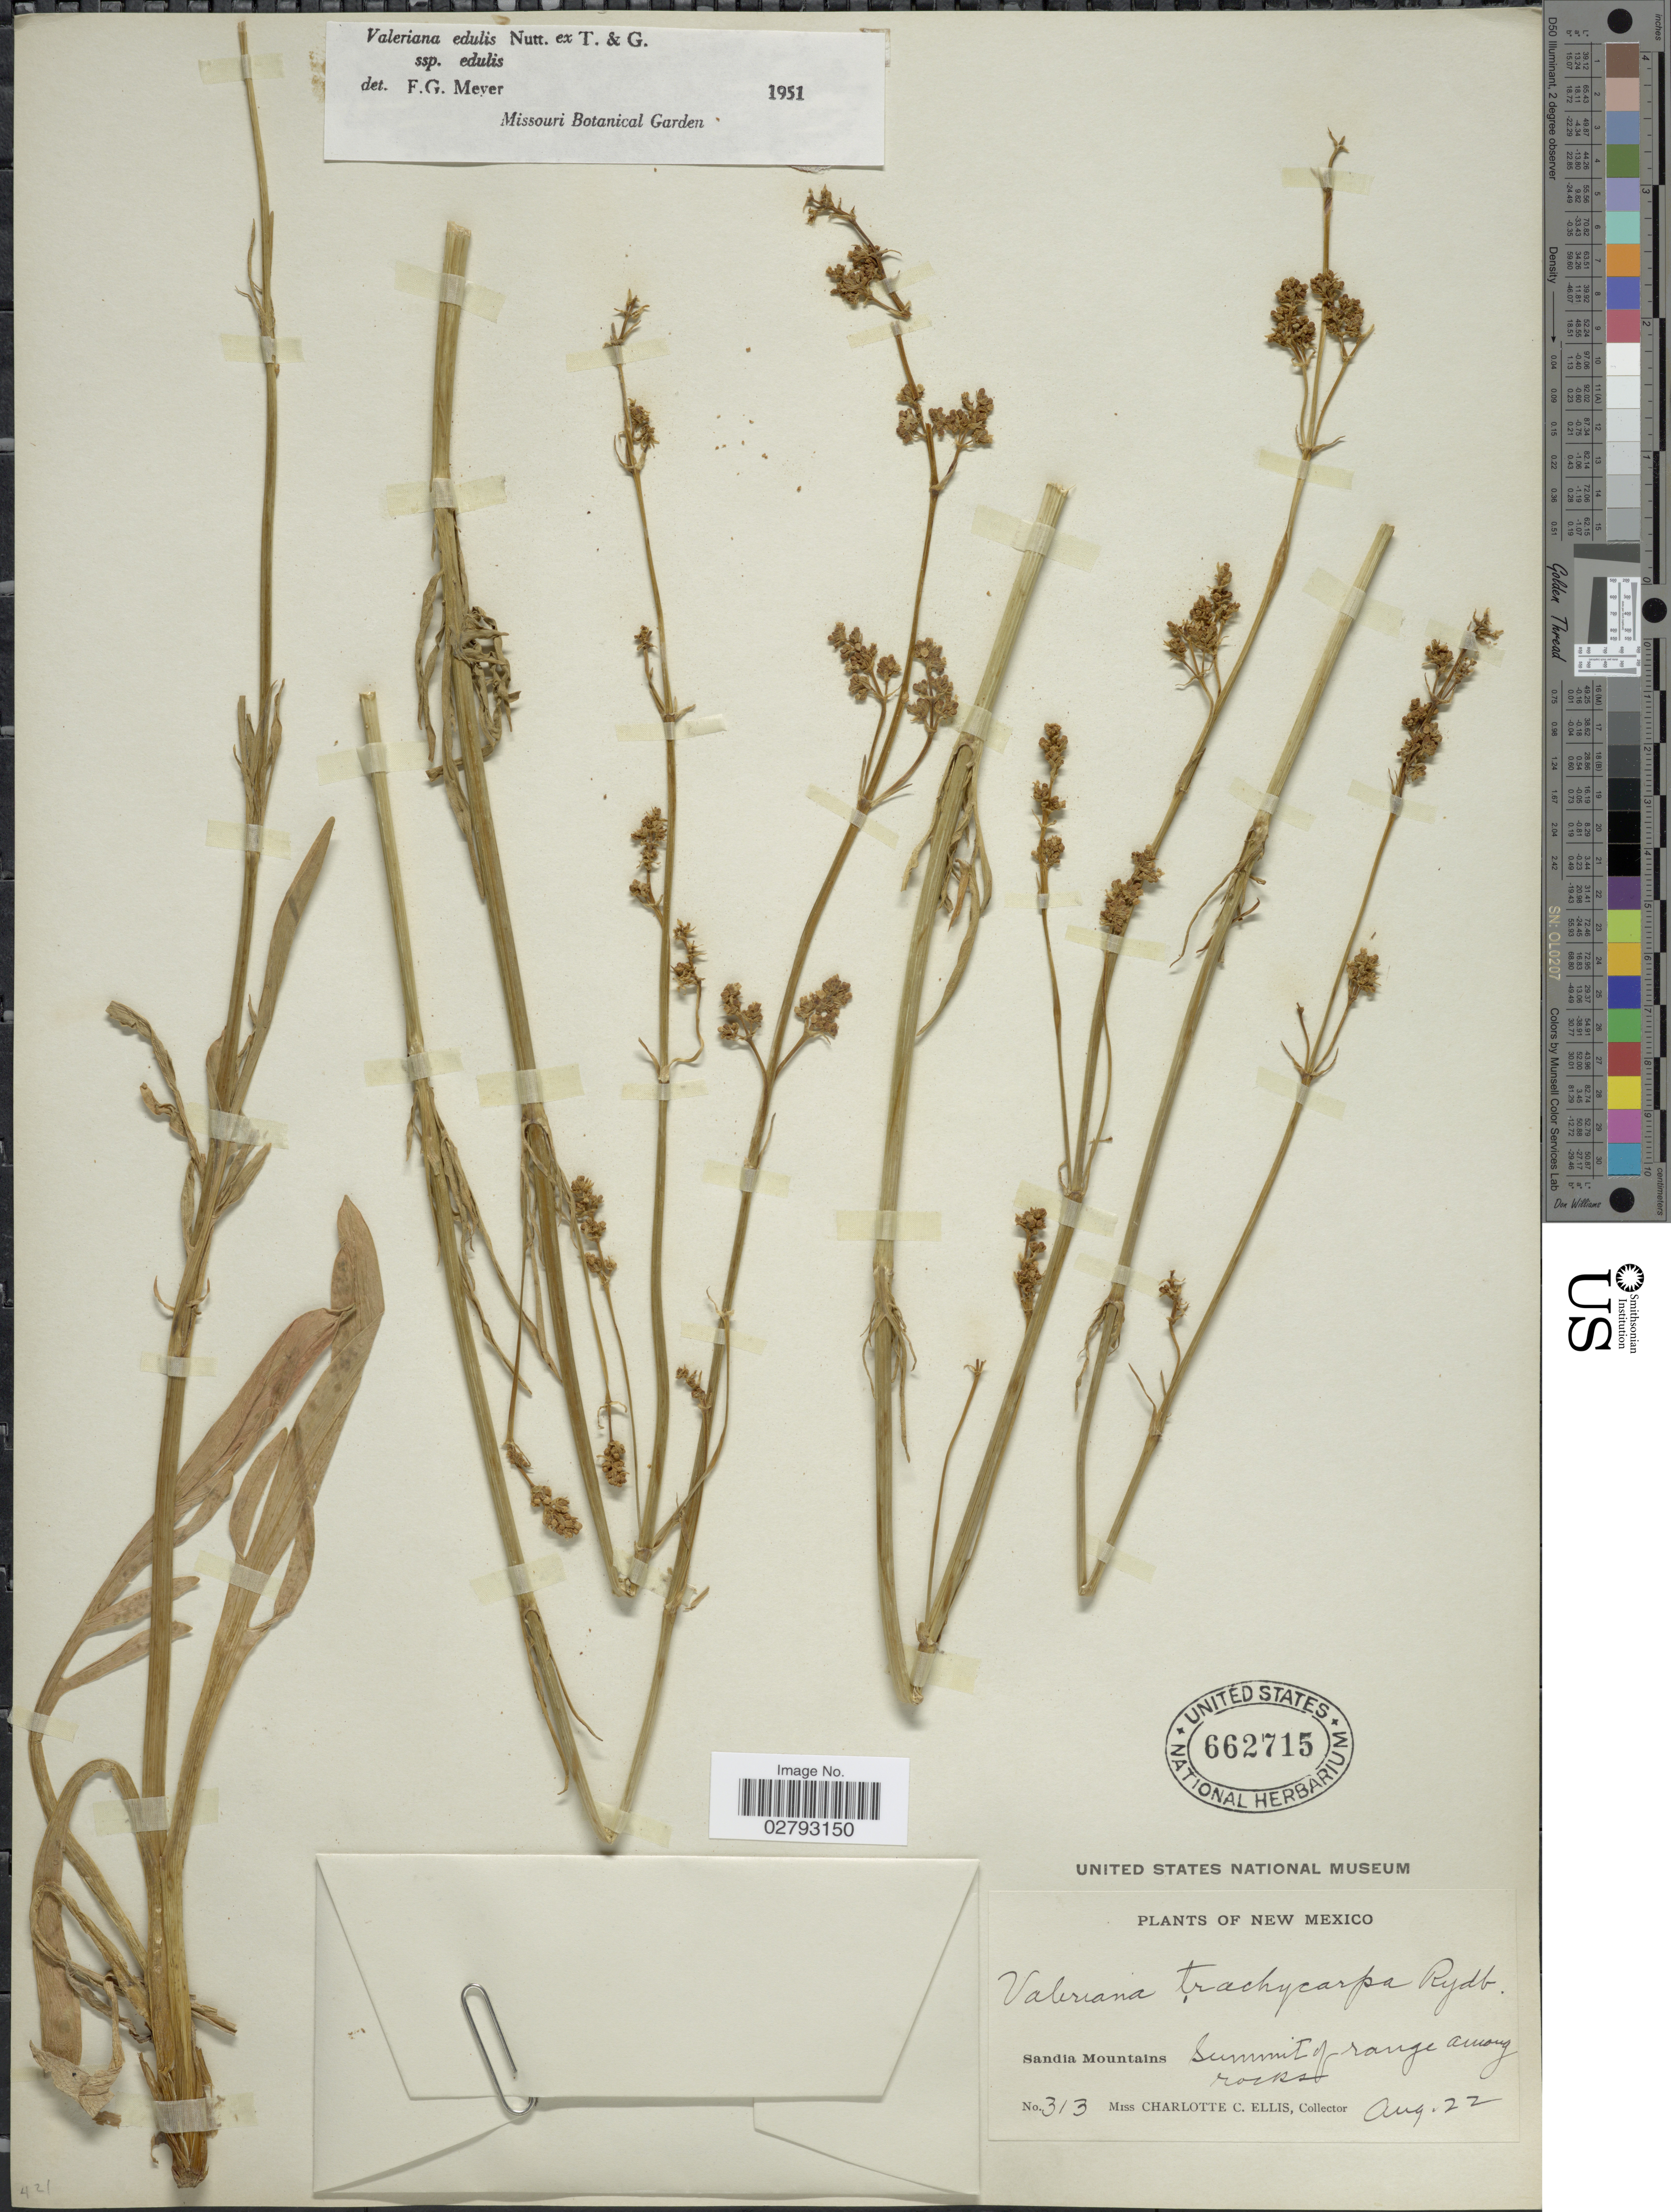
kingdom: Plantae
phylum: Tracheophyta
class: Magnoliopsida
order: Dipsacales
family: Caprifoliaceae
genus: Valeriana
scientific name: Valeriana edulis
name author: Nutt.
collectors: C. C. Ellis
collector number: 313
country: United States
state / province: New Mexico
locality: Sandia Mountains, Summit of range among rocks.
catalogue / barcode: US 662715